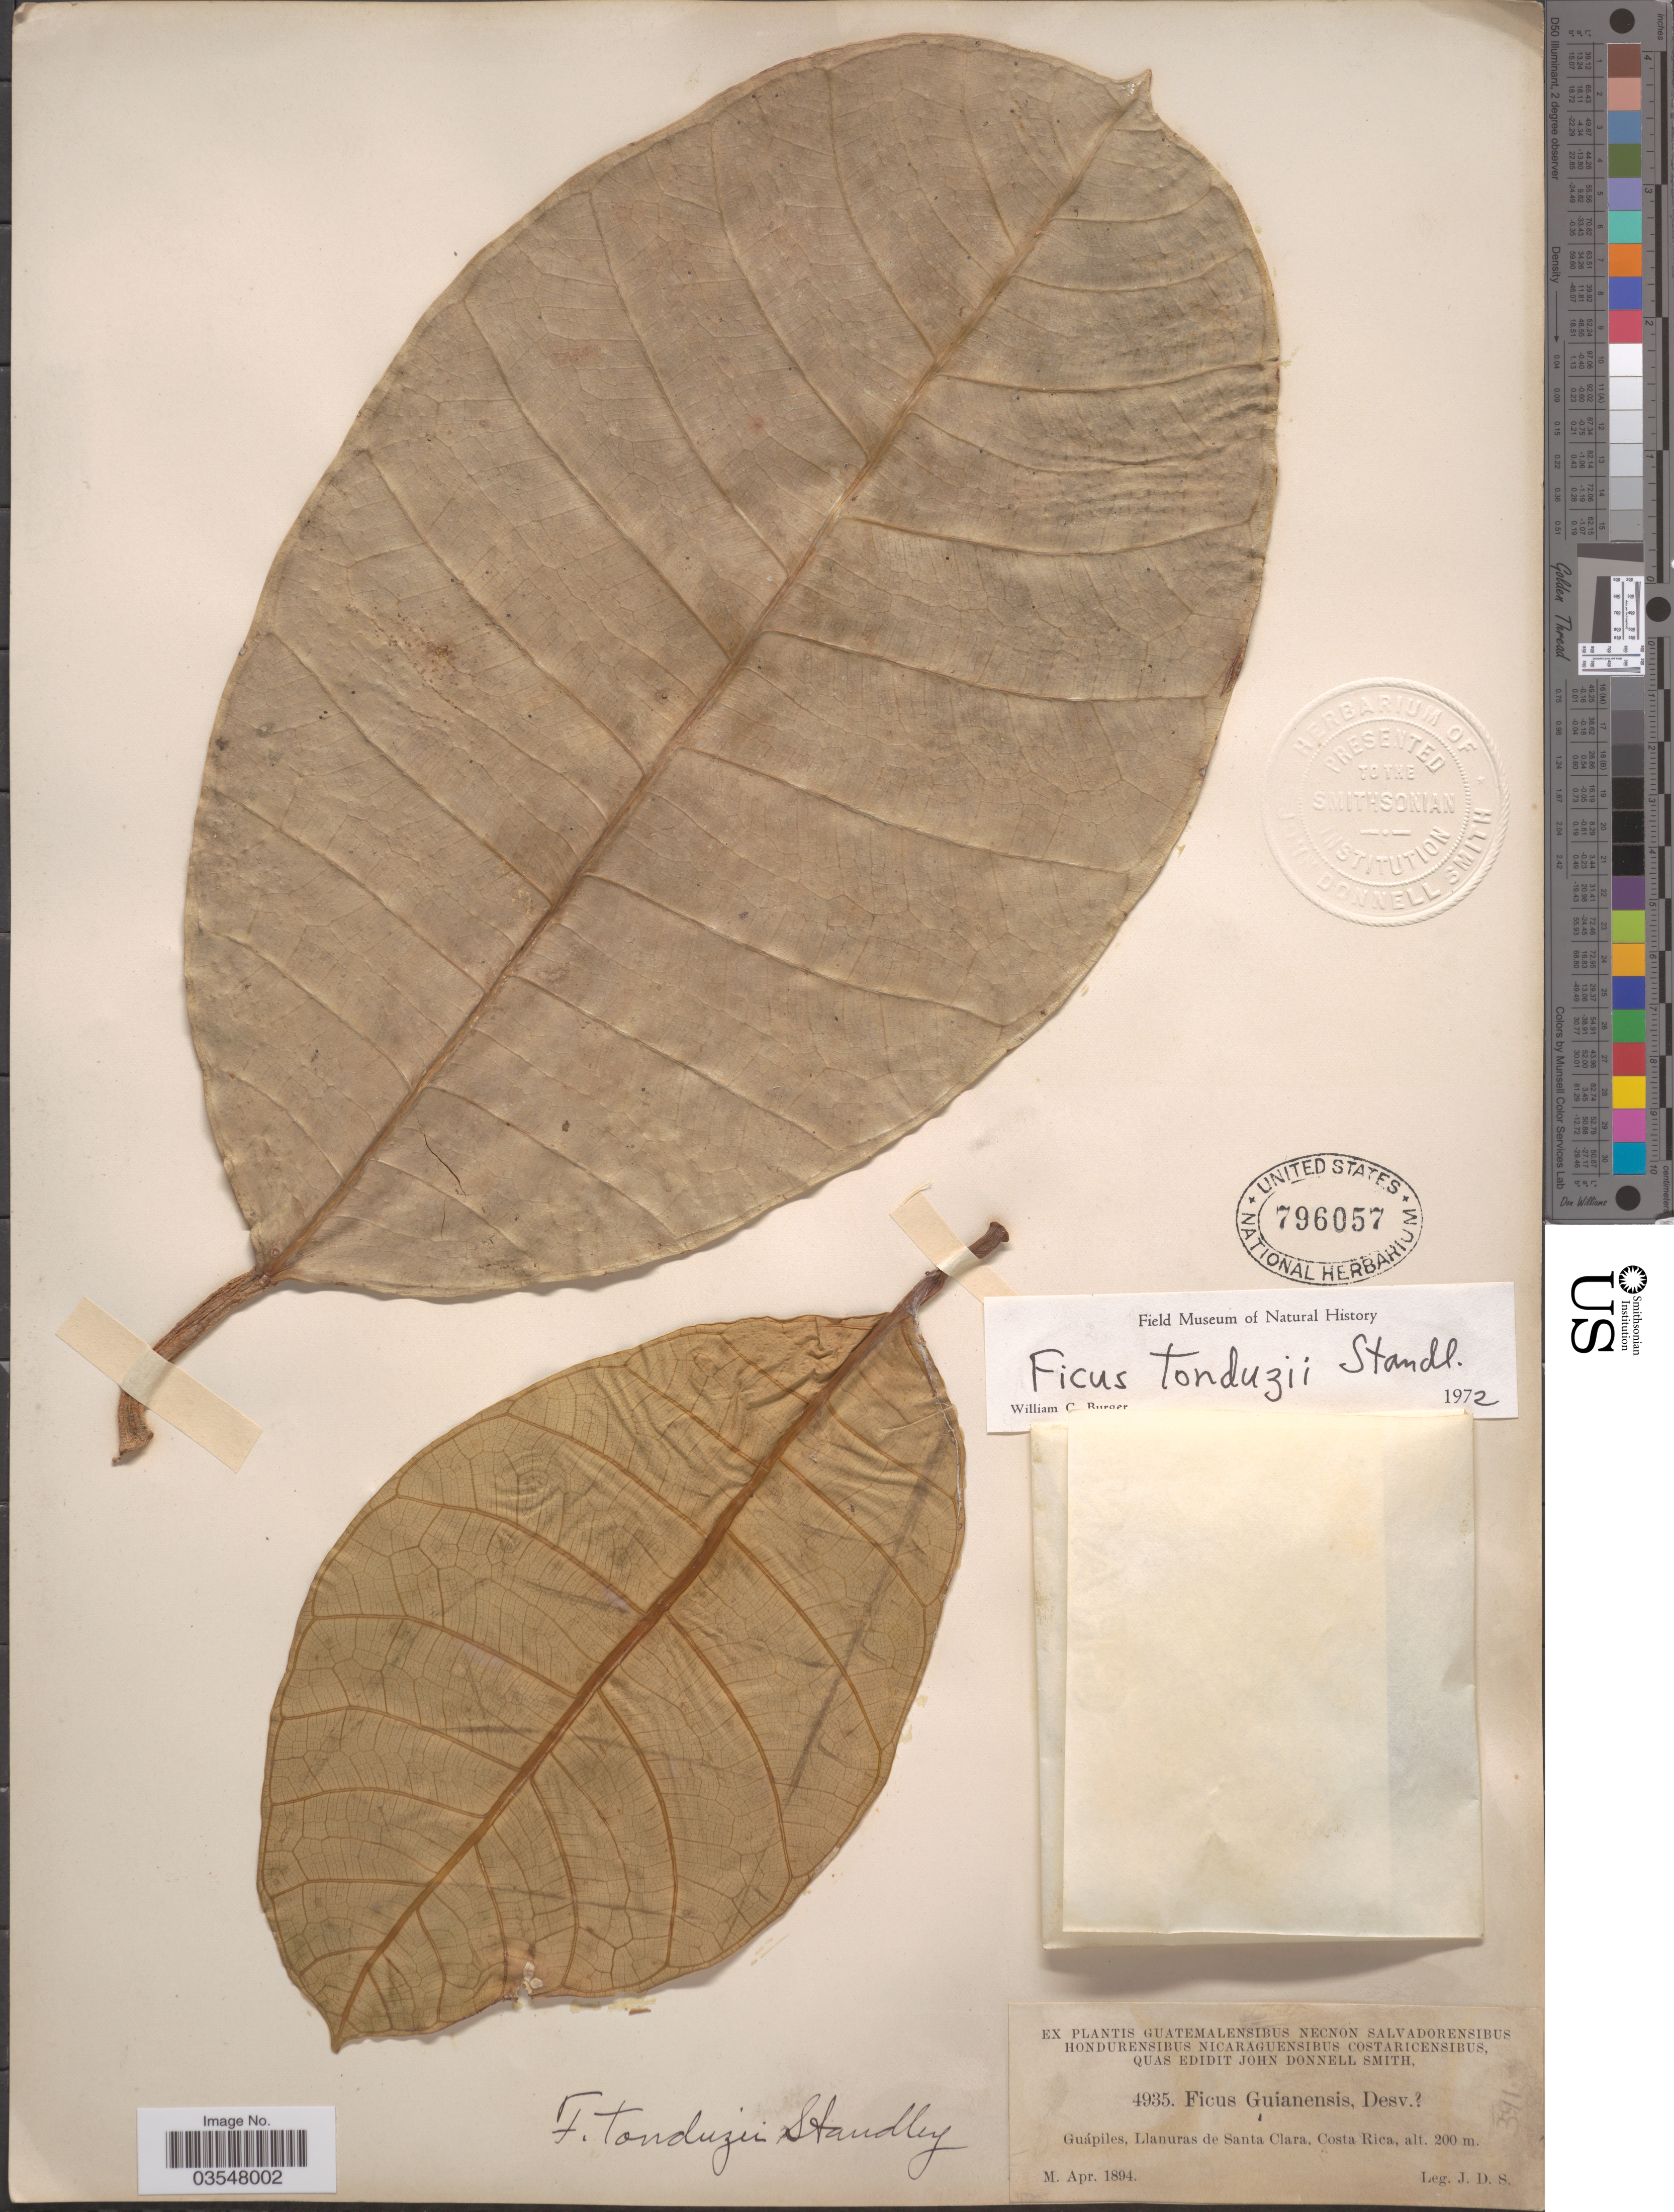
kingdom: Plantae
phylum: Tracheophyta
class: Magnoliopsida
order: Rosales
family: Moraceae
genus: Ficus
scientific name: Ficus tonduzii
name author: Standl.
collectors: J. Donnell Smith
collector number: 4935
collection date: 1894-04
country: Costa Rica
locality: Guápiles, Llanuras de Santa Clara.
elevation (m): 200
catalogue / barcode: US 796057